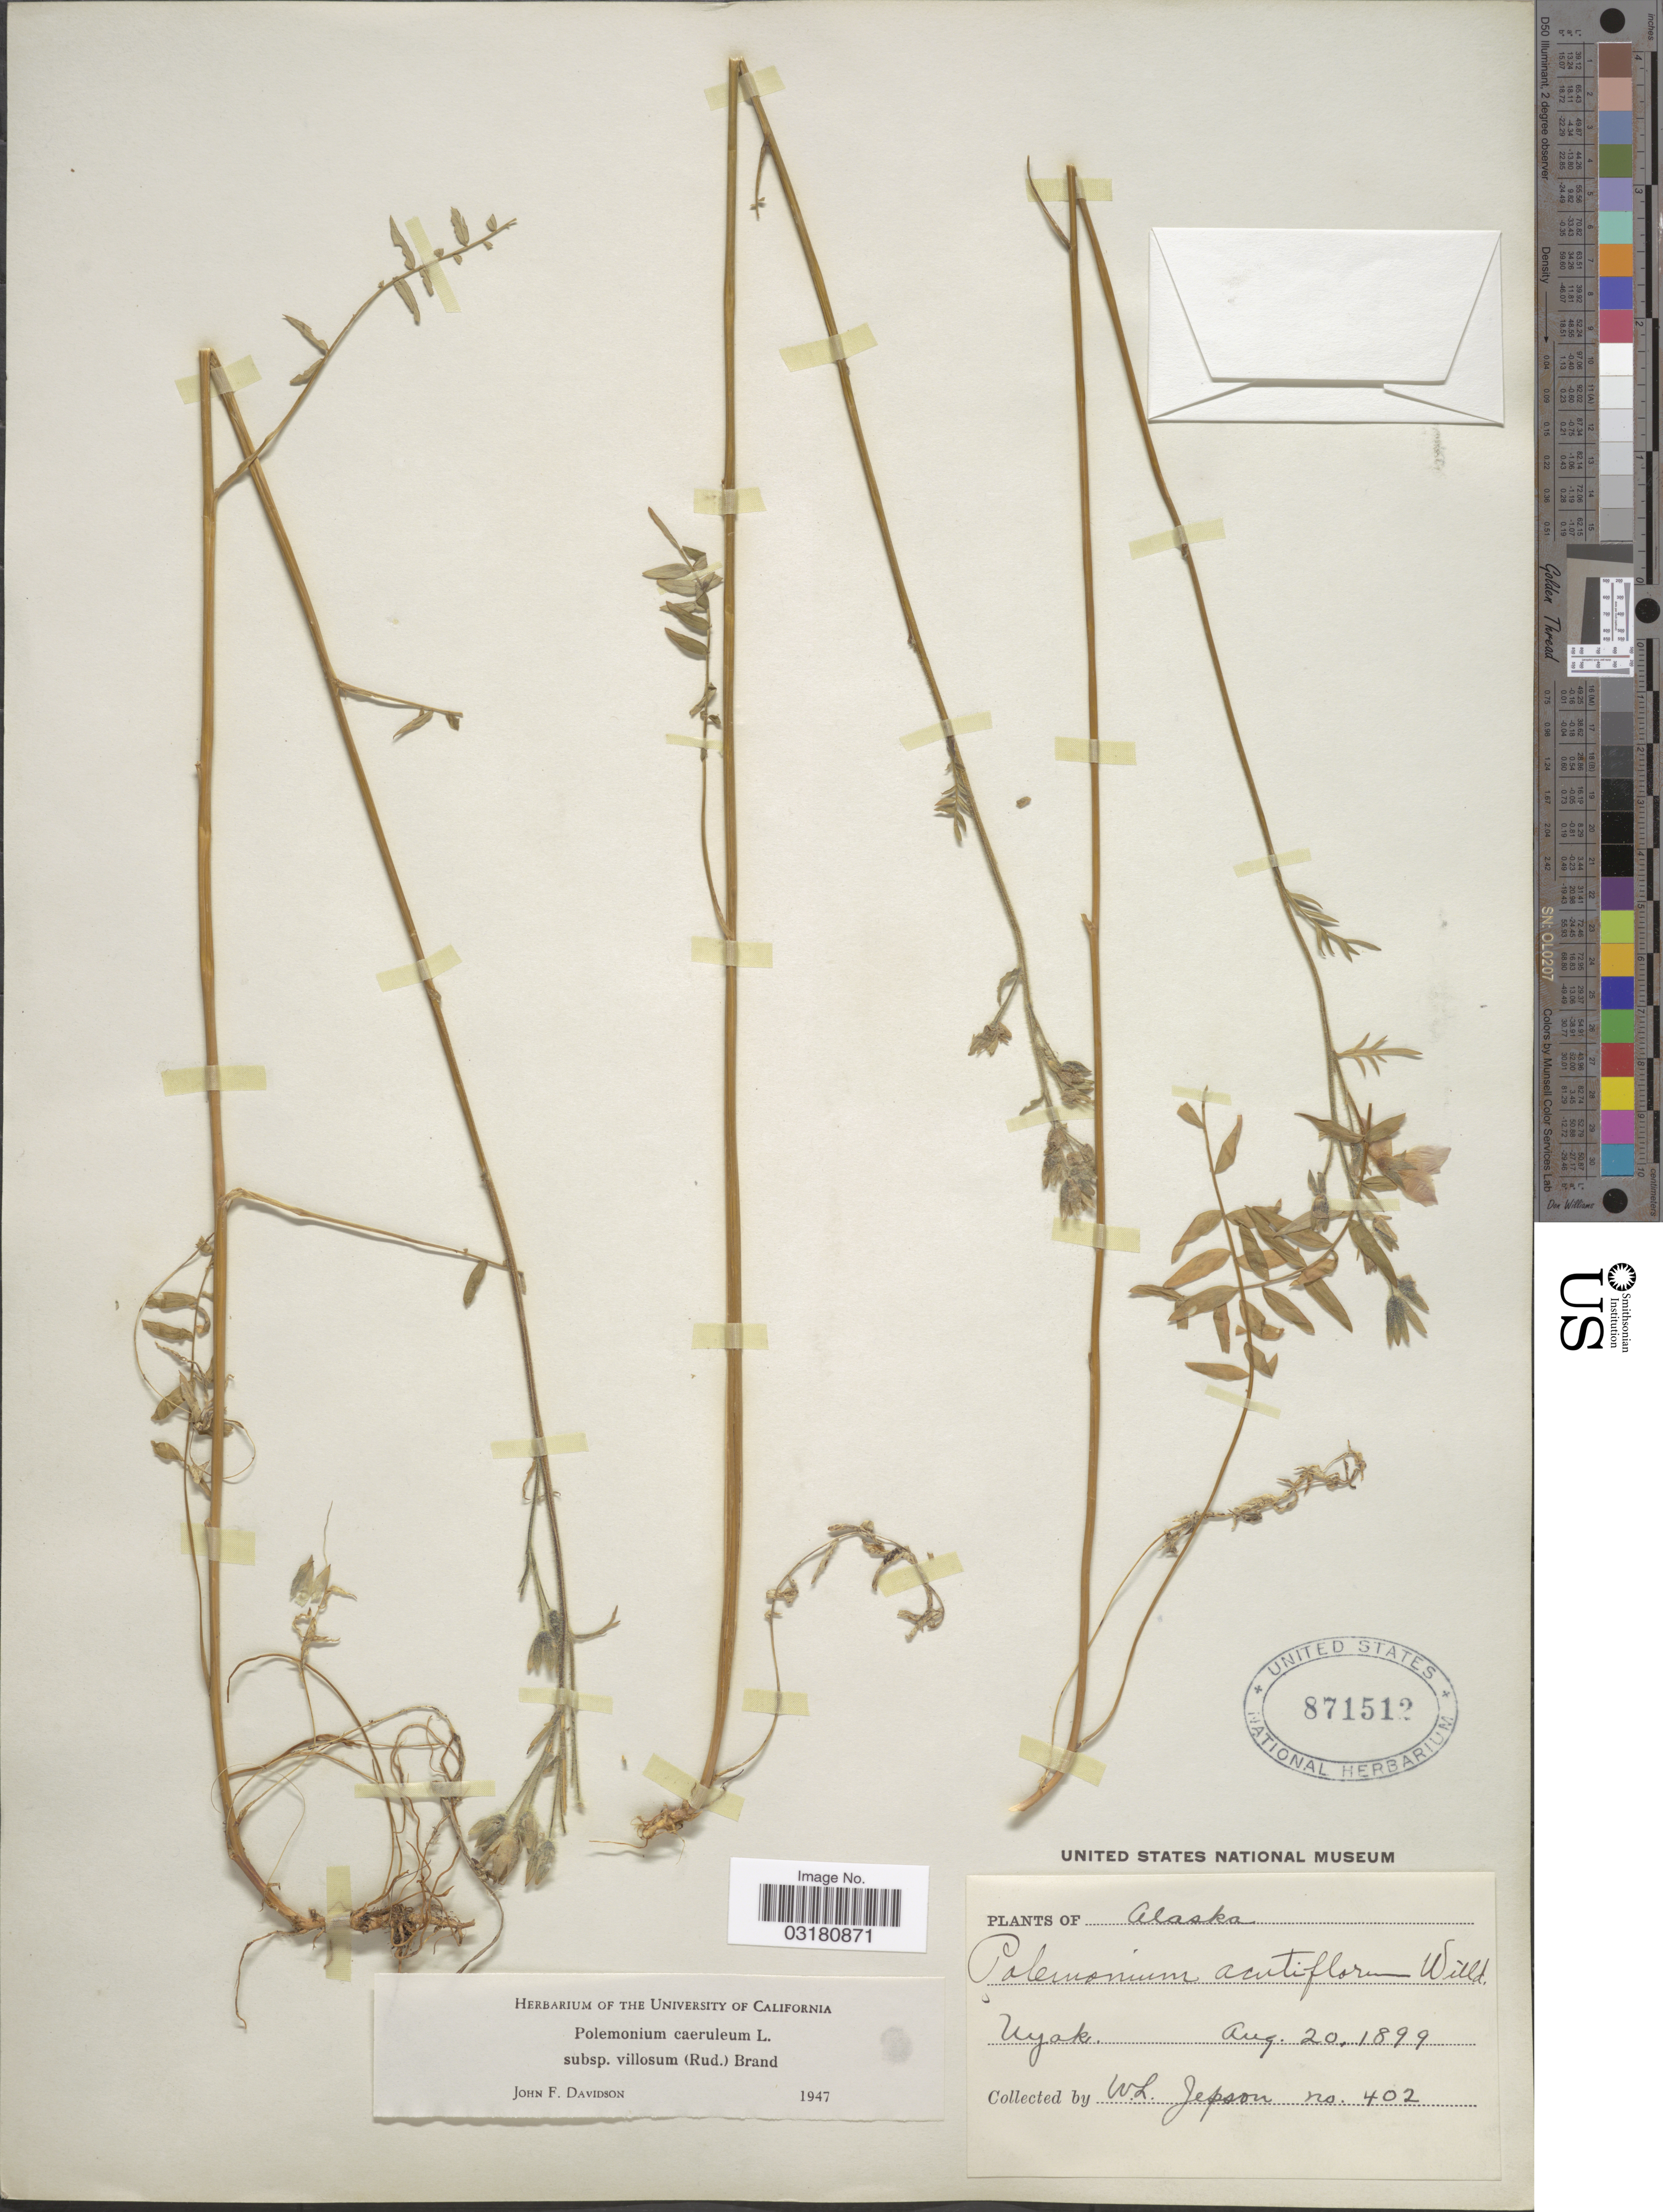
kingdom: Plantae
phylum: Tracheophyta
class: Magnoliopsida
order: Ericales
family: Polemoniaceae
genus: Polemonium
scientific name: Polemonium caeruleum subsp. villosum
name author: (Rudolph ex Georgi) Brand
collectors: W. L. Jepson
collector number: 402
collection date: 1899-08-20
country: United States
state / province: Alaska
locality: Nyak.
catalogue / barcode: US 871512